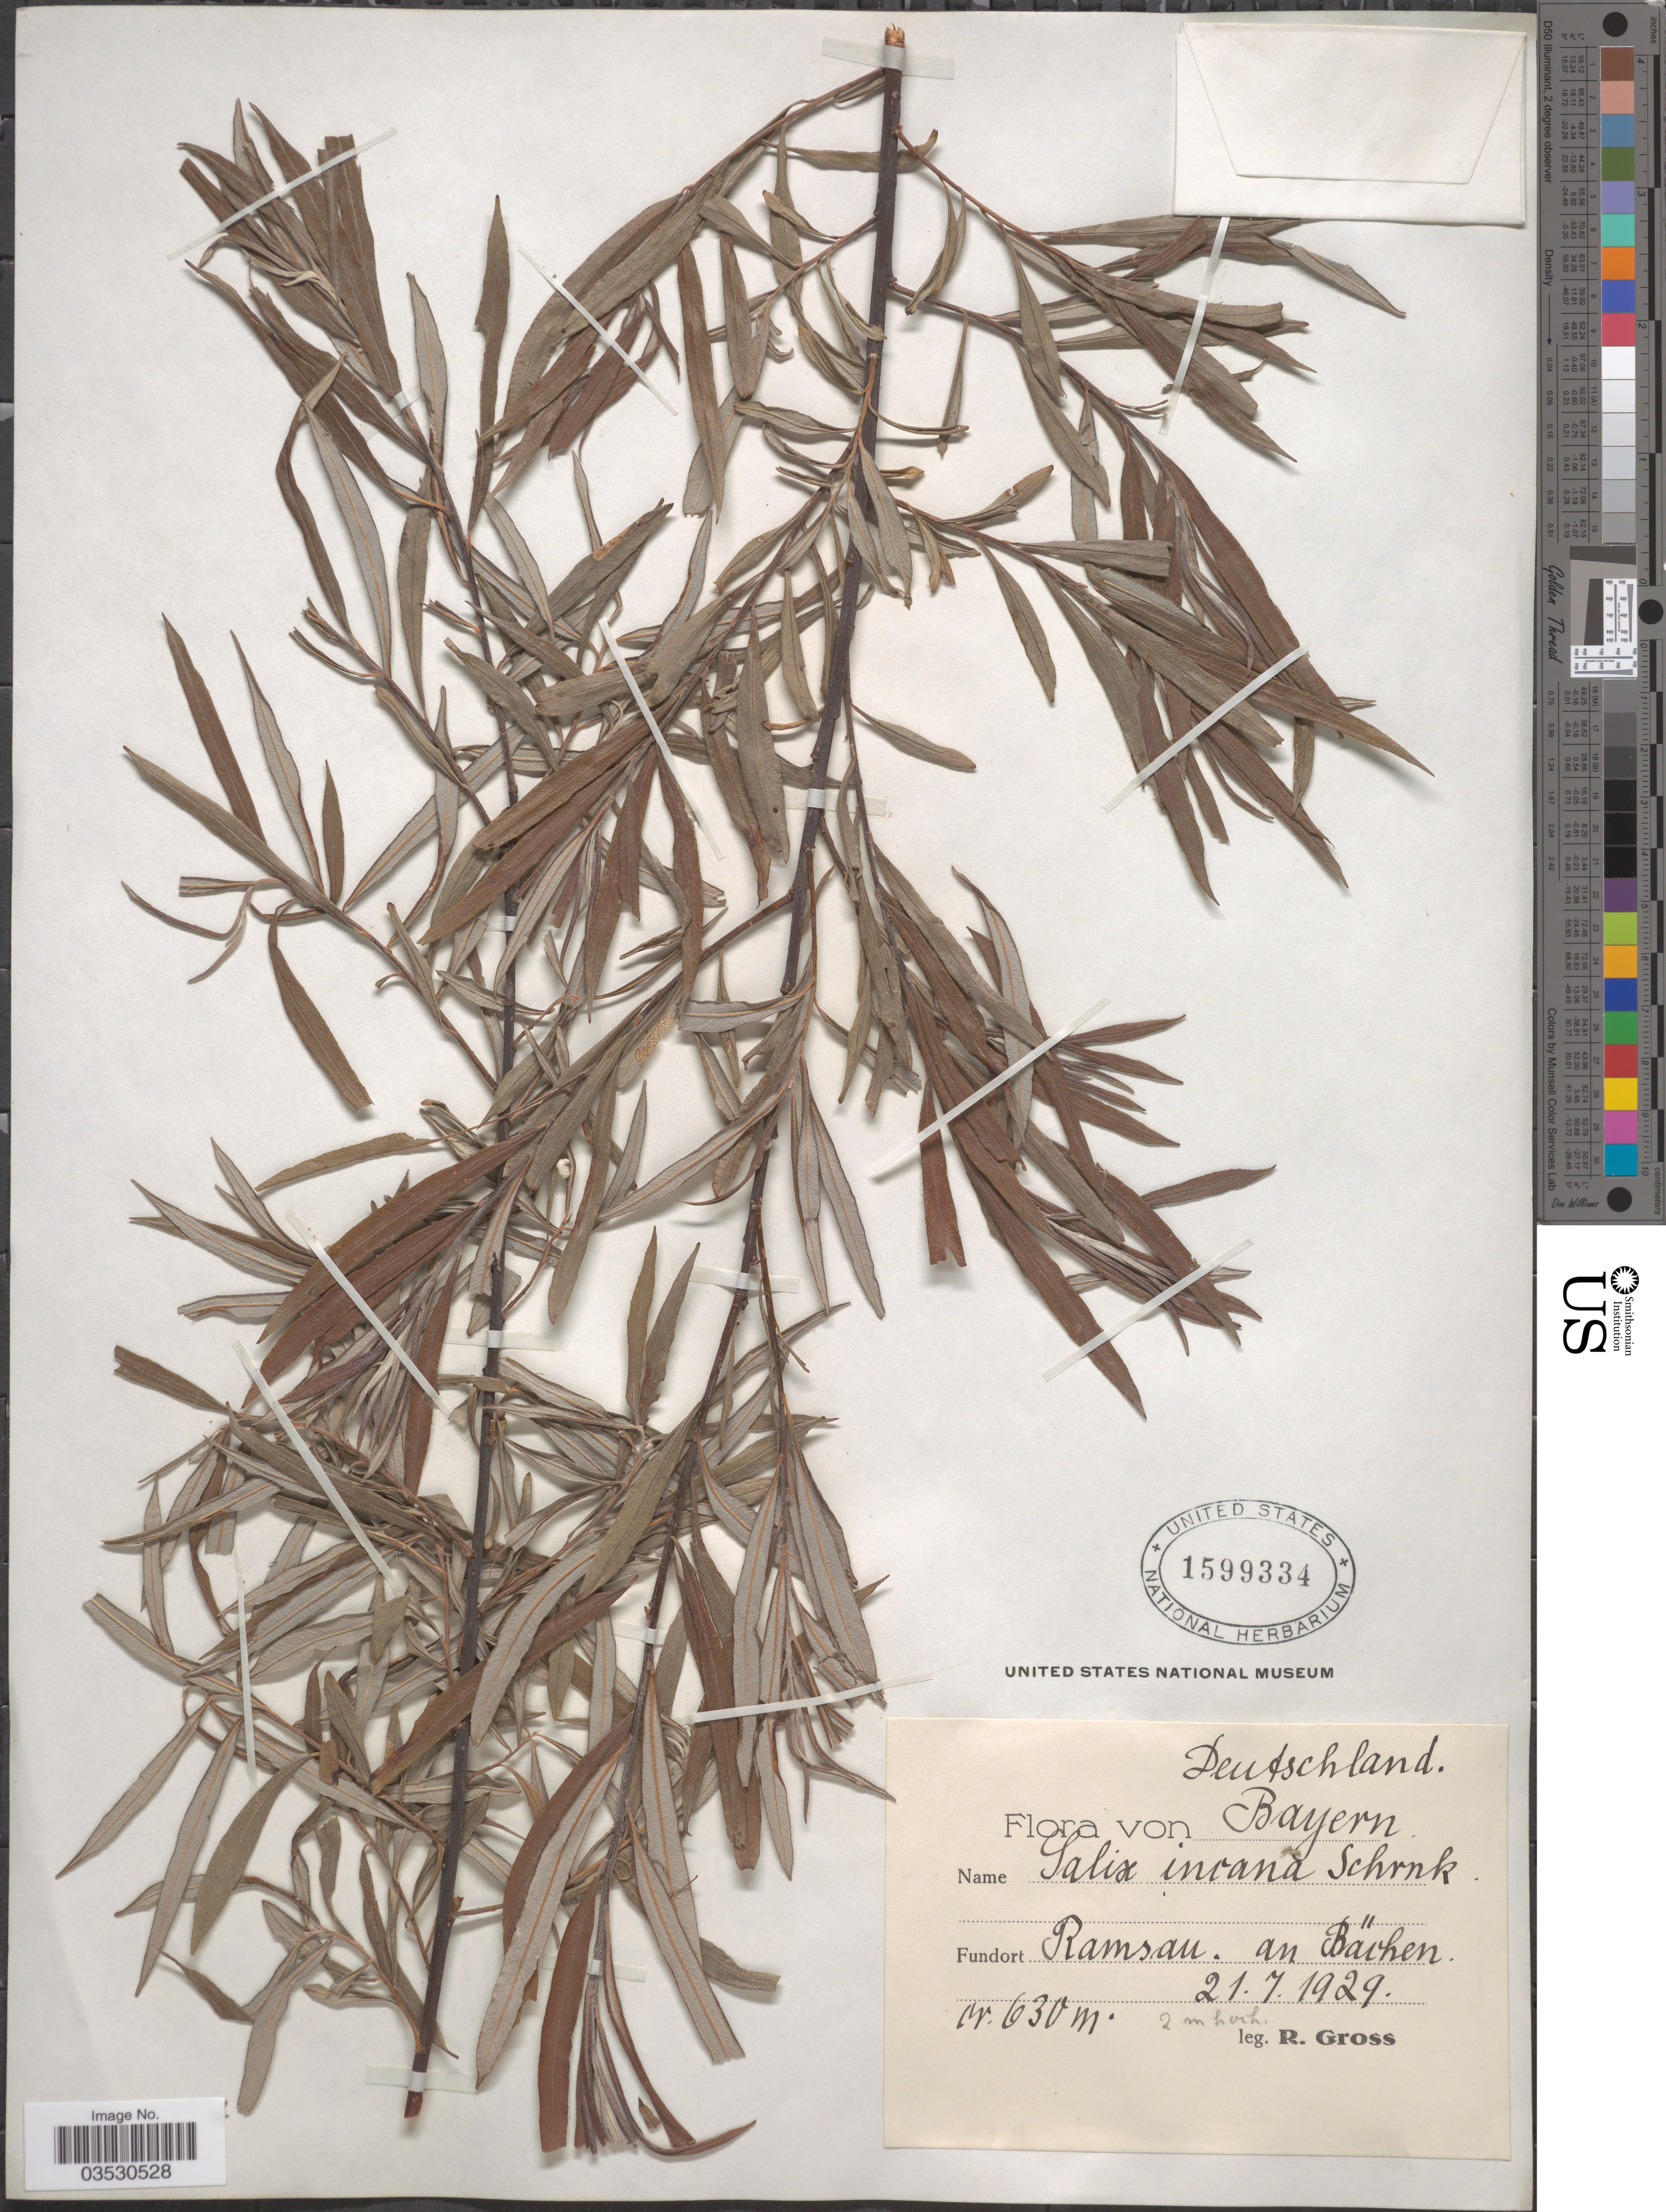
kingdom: Plantae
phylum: Tracheophyta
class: Magnoliopsida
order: Malpighiales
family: Salicaceae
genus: Salix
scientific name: Salix incana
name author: Michx.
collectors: R. Gross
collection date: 1929-07-21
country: Germany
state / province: Bayern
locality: Deutschland. Fundort Ramsau. an Bäohen.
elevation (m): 630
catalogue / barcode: US 1599334